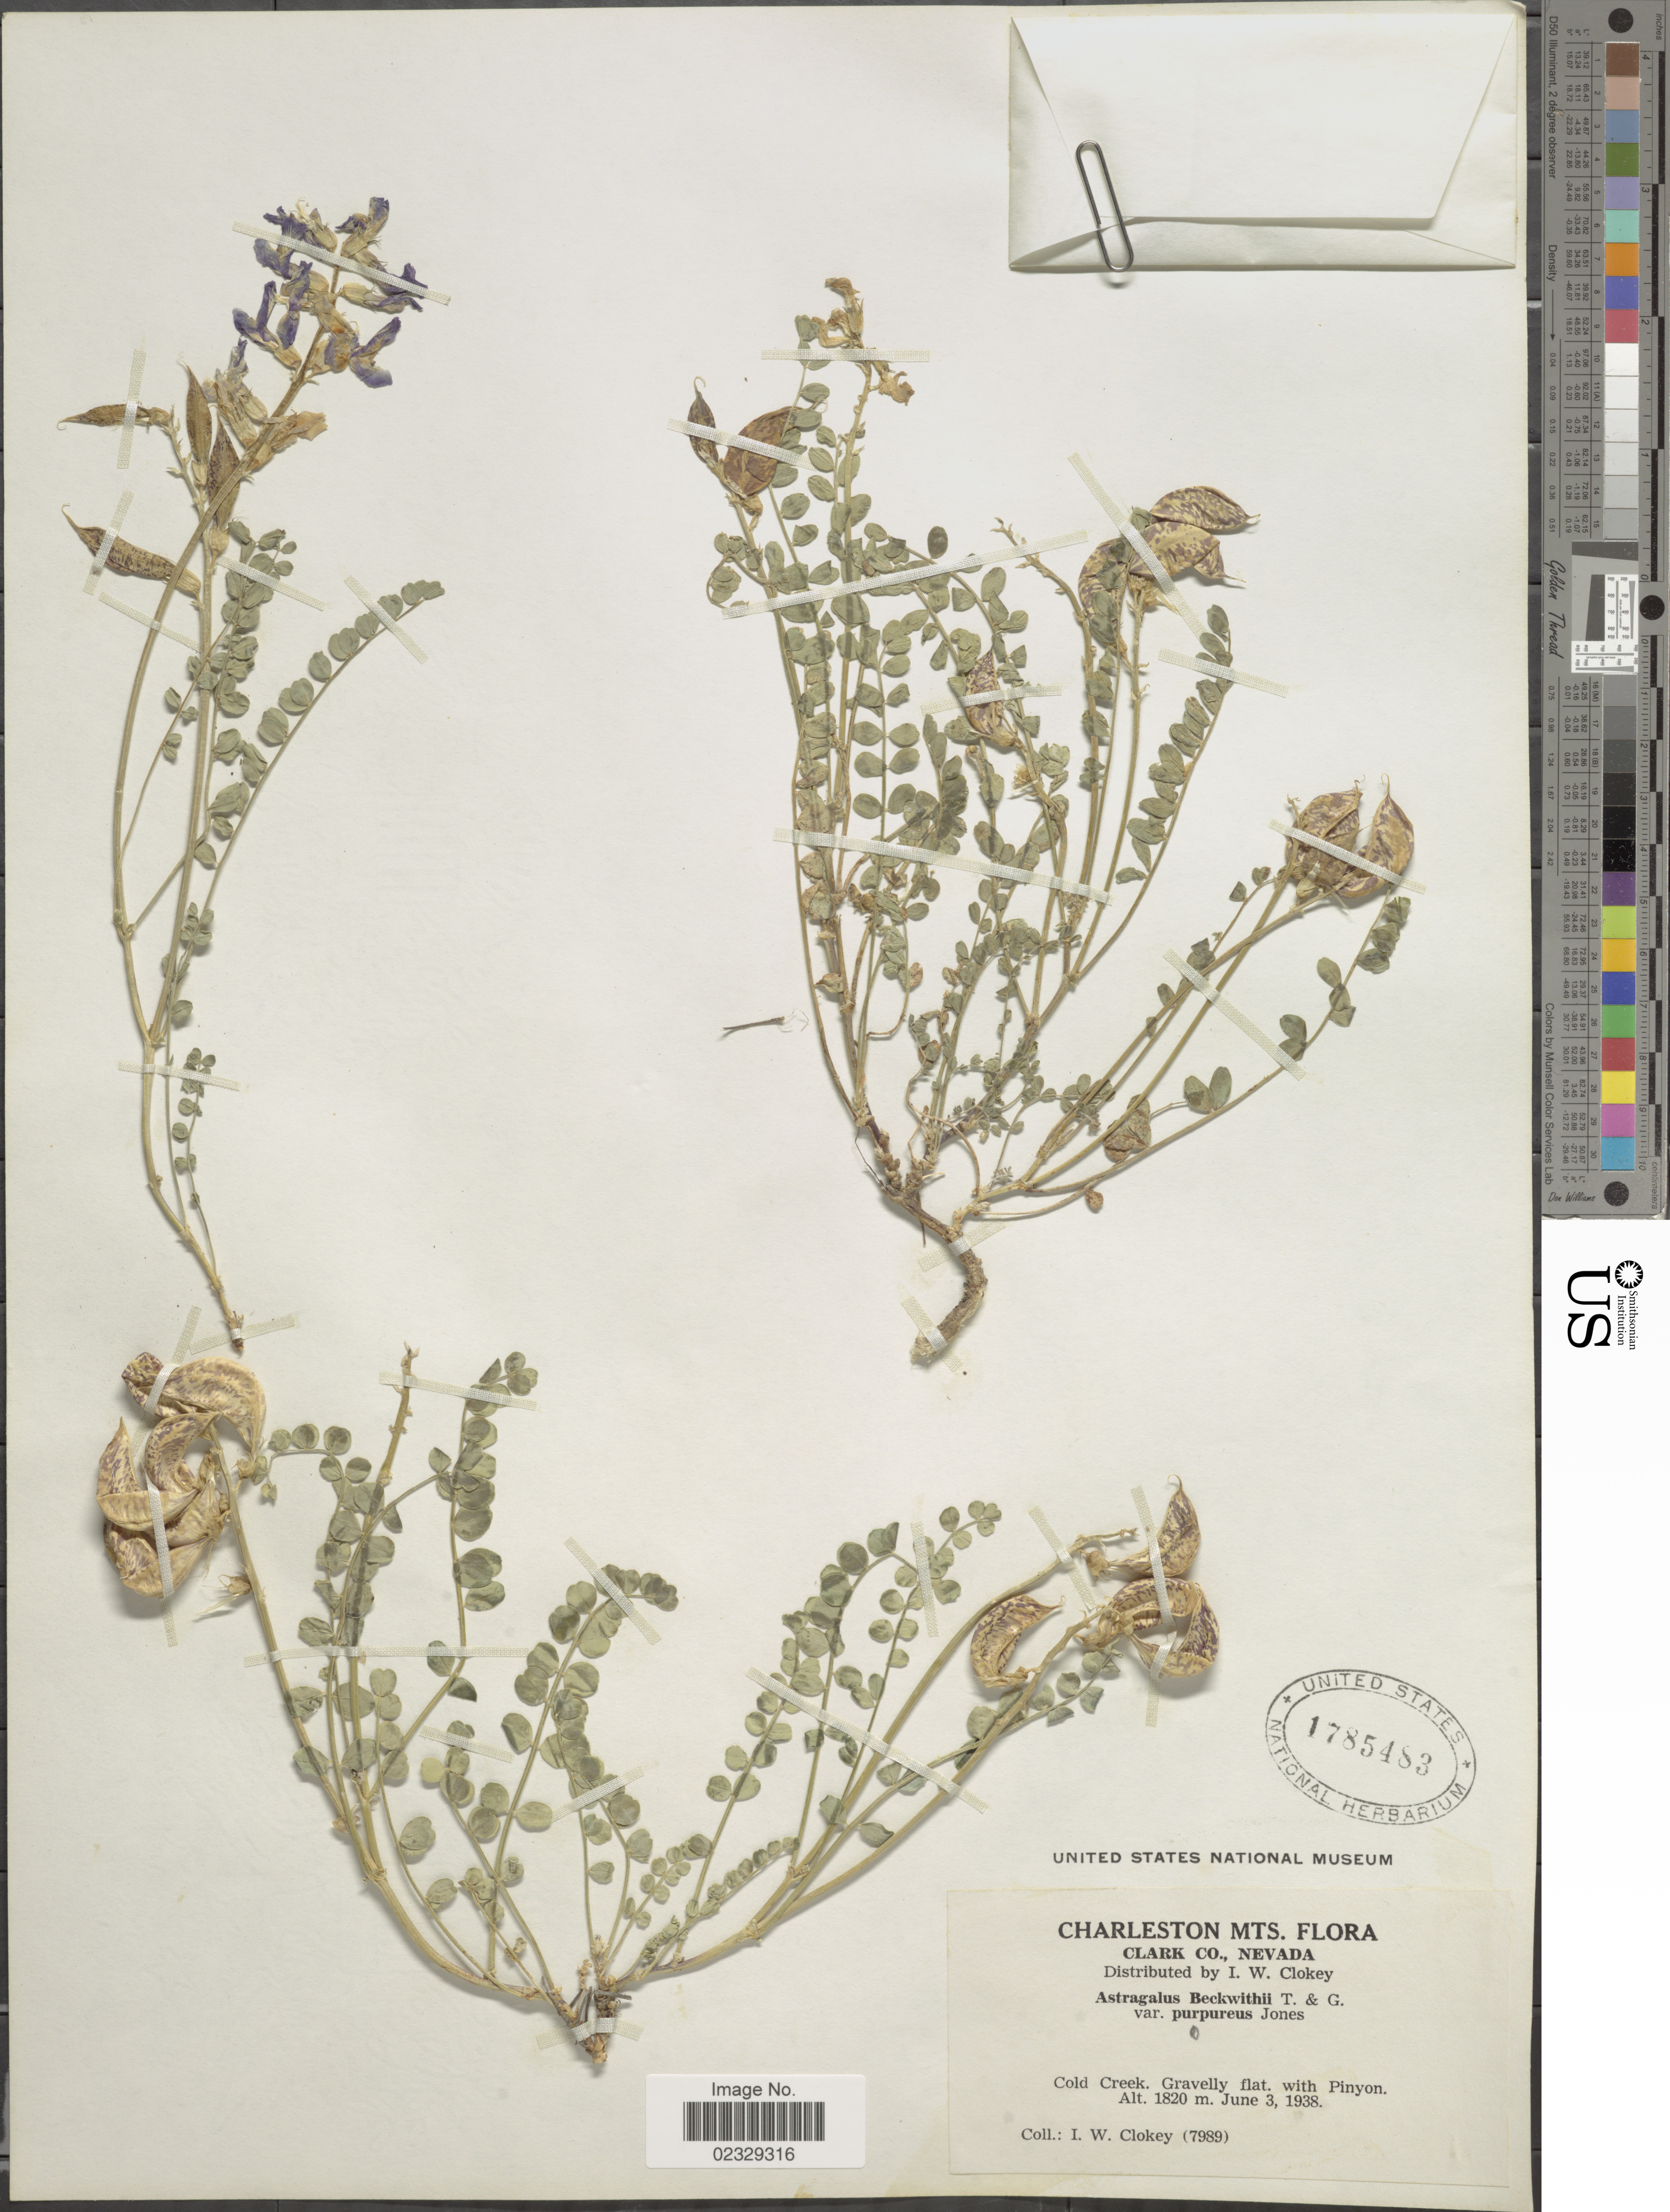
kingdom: Plantae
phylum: Tracheophyta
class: Magnoliopsida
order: Fabales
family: Fabaceae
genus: Astragalus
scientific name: Astragalus beckwithii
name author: Torr. & A. Gray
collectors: I. W. Clokey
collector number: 7989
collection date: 1938-06-03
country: United States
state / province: Nevada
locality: Charleston Mts. Clark Co, Cold Creek. Gravelly flat. with Pinyon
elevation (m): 1820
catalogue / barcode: US 1785483